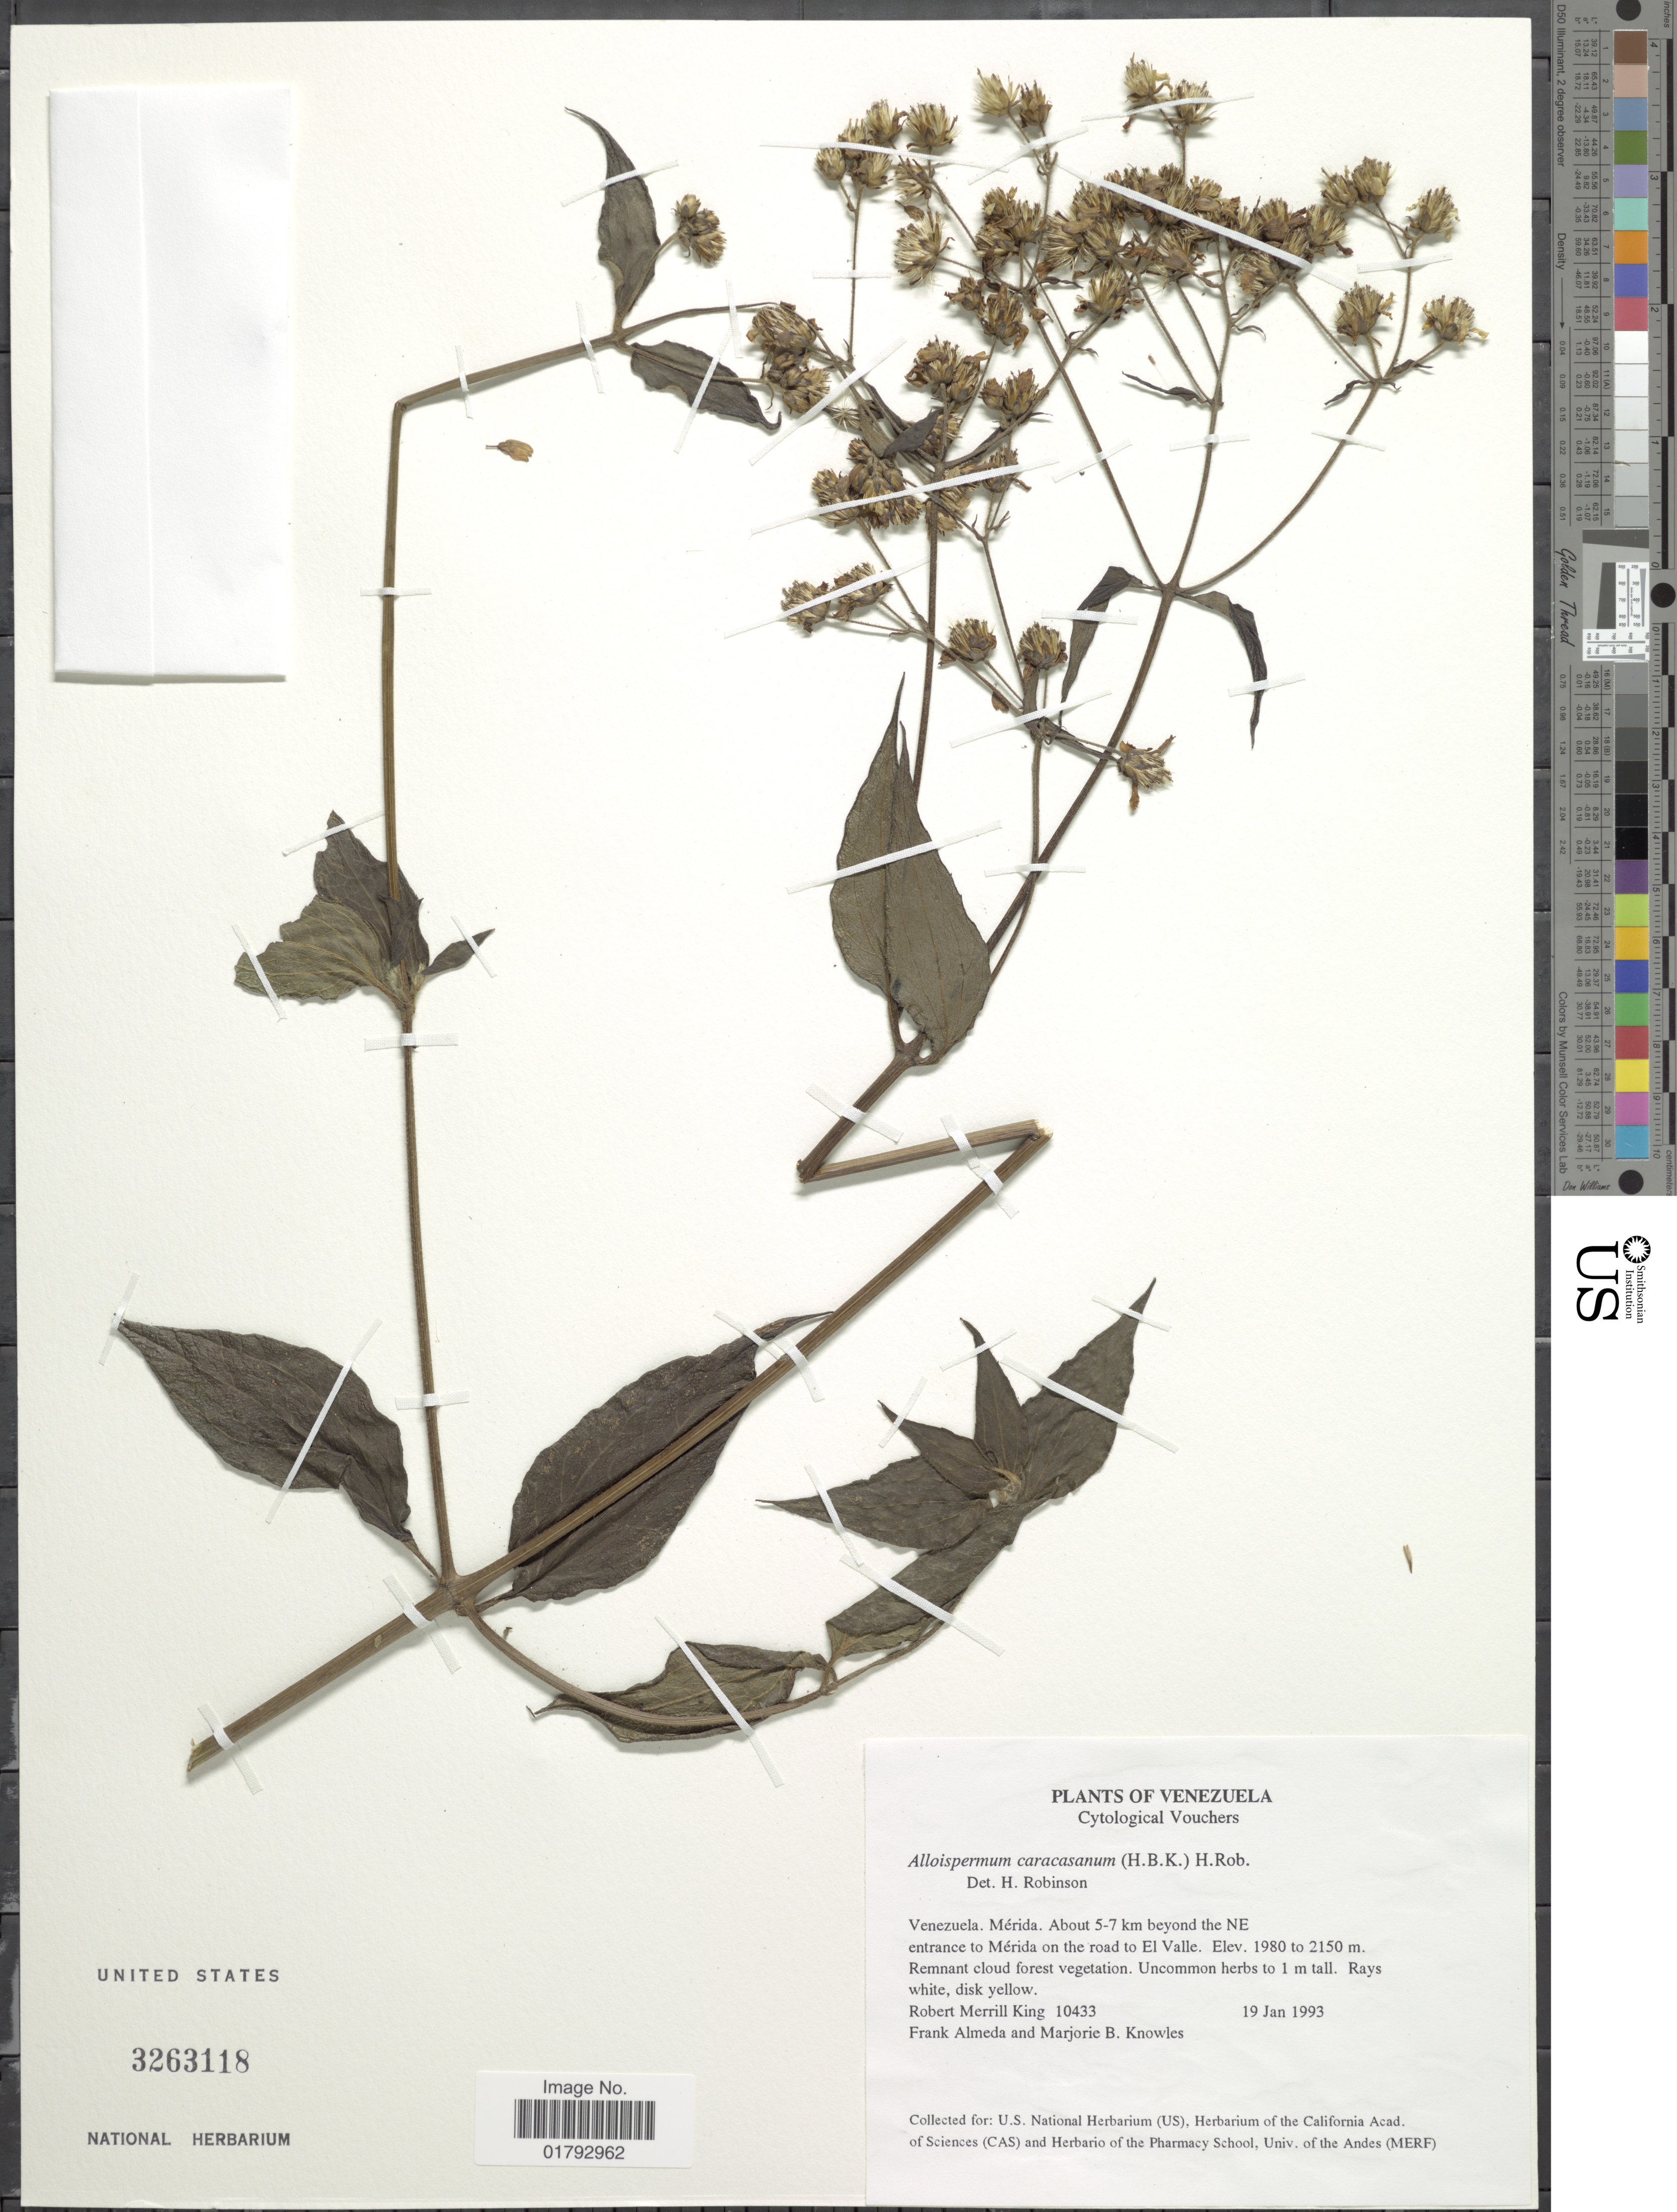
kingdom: Plantae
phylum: Tracheophyta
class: Magnoliopsida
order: Asterales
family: Asteraceae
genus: Alloispermum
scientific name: Alloispermum caracasanum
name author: (Kunth) H. Rob.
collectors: R. M. King, F. Almeda & M. B. Knowles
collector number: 10433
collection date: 1993-01-19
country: Venezuela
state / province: Mérida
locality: Venezuela. Merida. About 5-7 km beyond the NE entrance to Merida on the road to El Valle.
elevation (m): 1980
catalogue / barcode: US 3263118